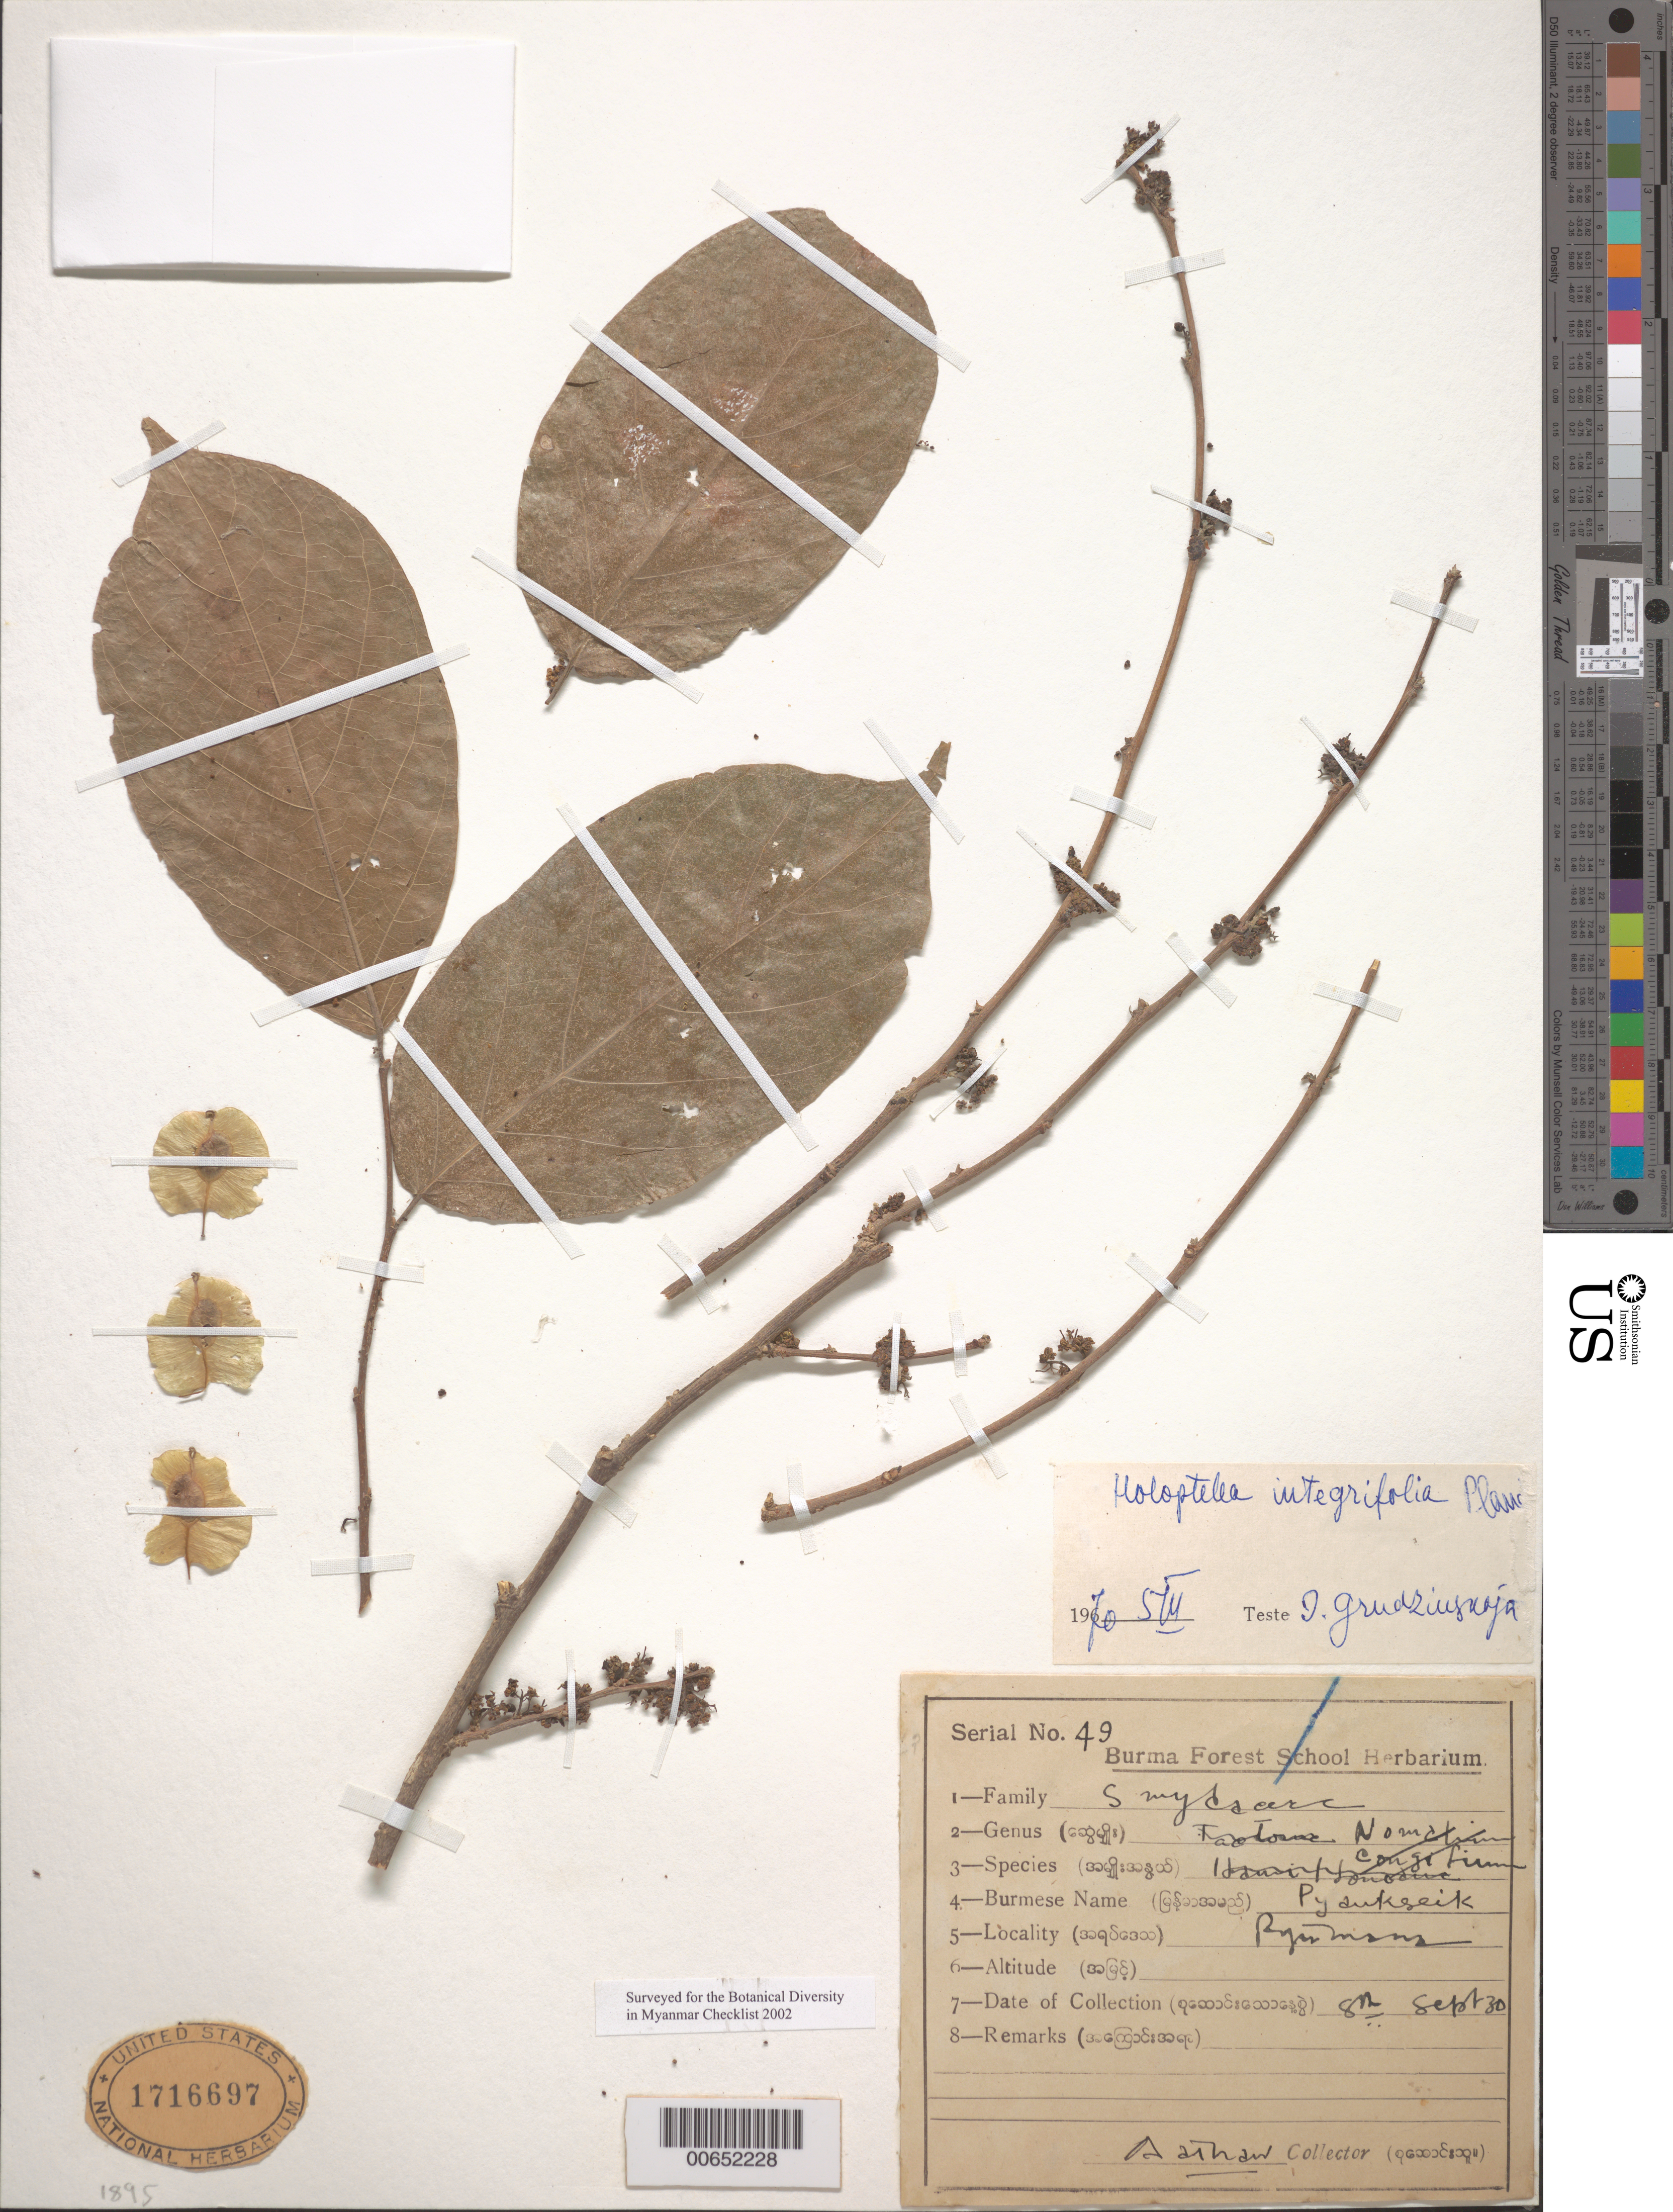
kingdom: Plantae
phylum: Tracheophyta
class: Magnoliopsida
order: Rosales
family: Ulmaceae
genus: Holoptelea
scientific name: Holoptelea integrifolia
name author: (Roxb.) Planch.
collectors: -- Aathaw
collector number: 49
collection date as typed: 08 Sep 1930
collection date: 1930-09-08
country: Myanmar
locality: Pyan Mana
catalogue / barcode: US 1716697